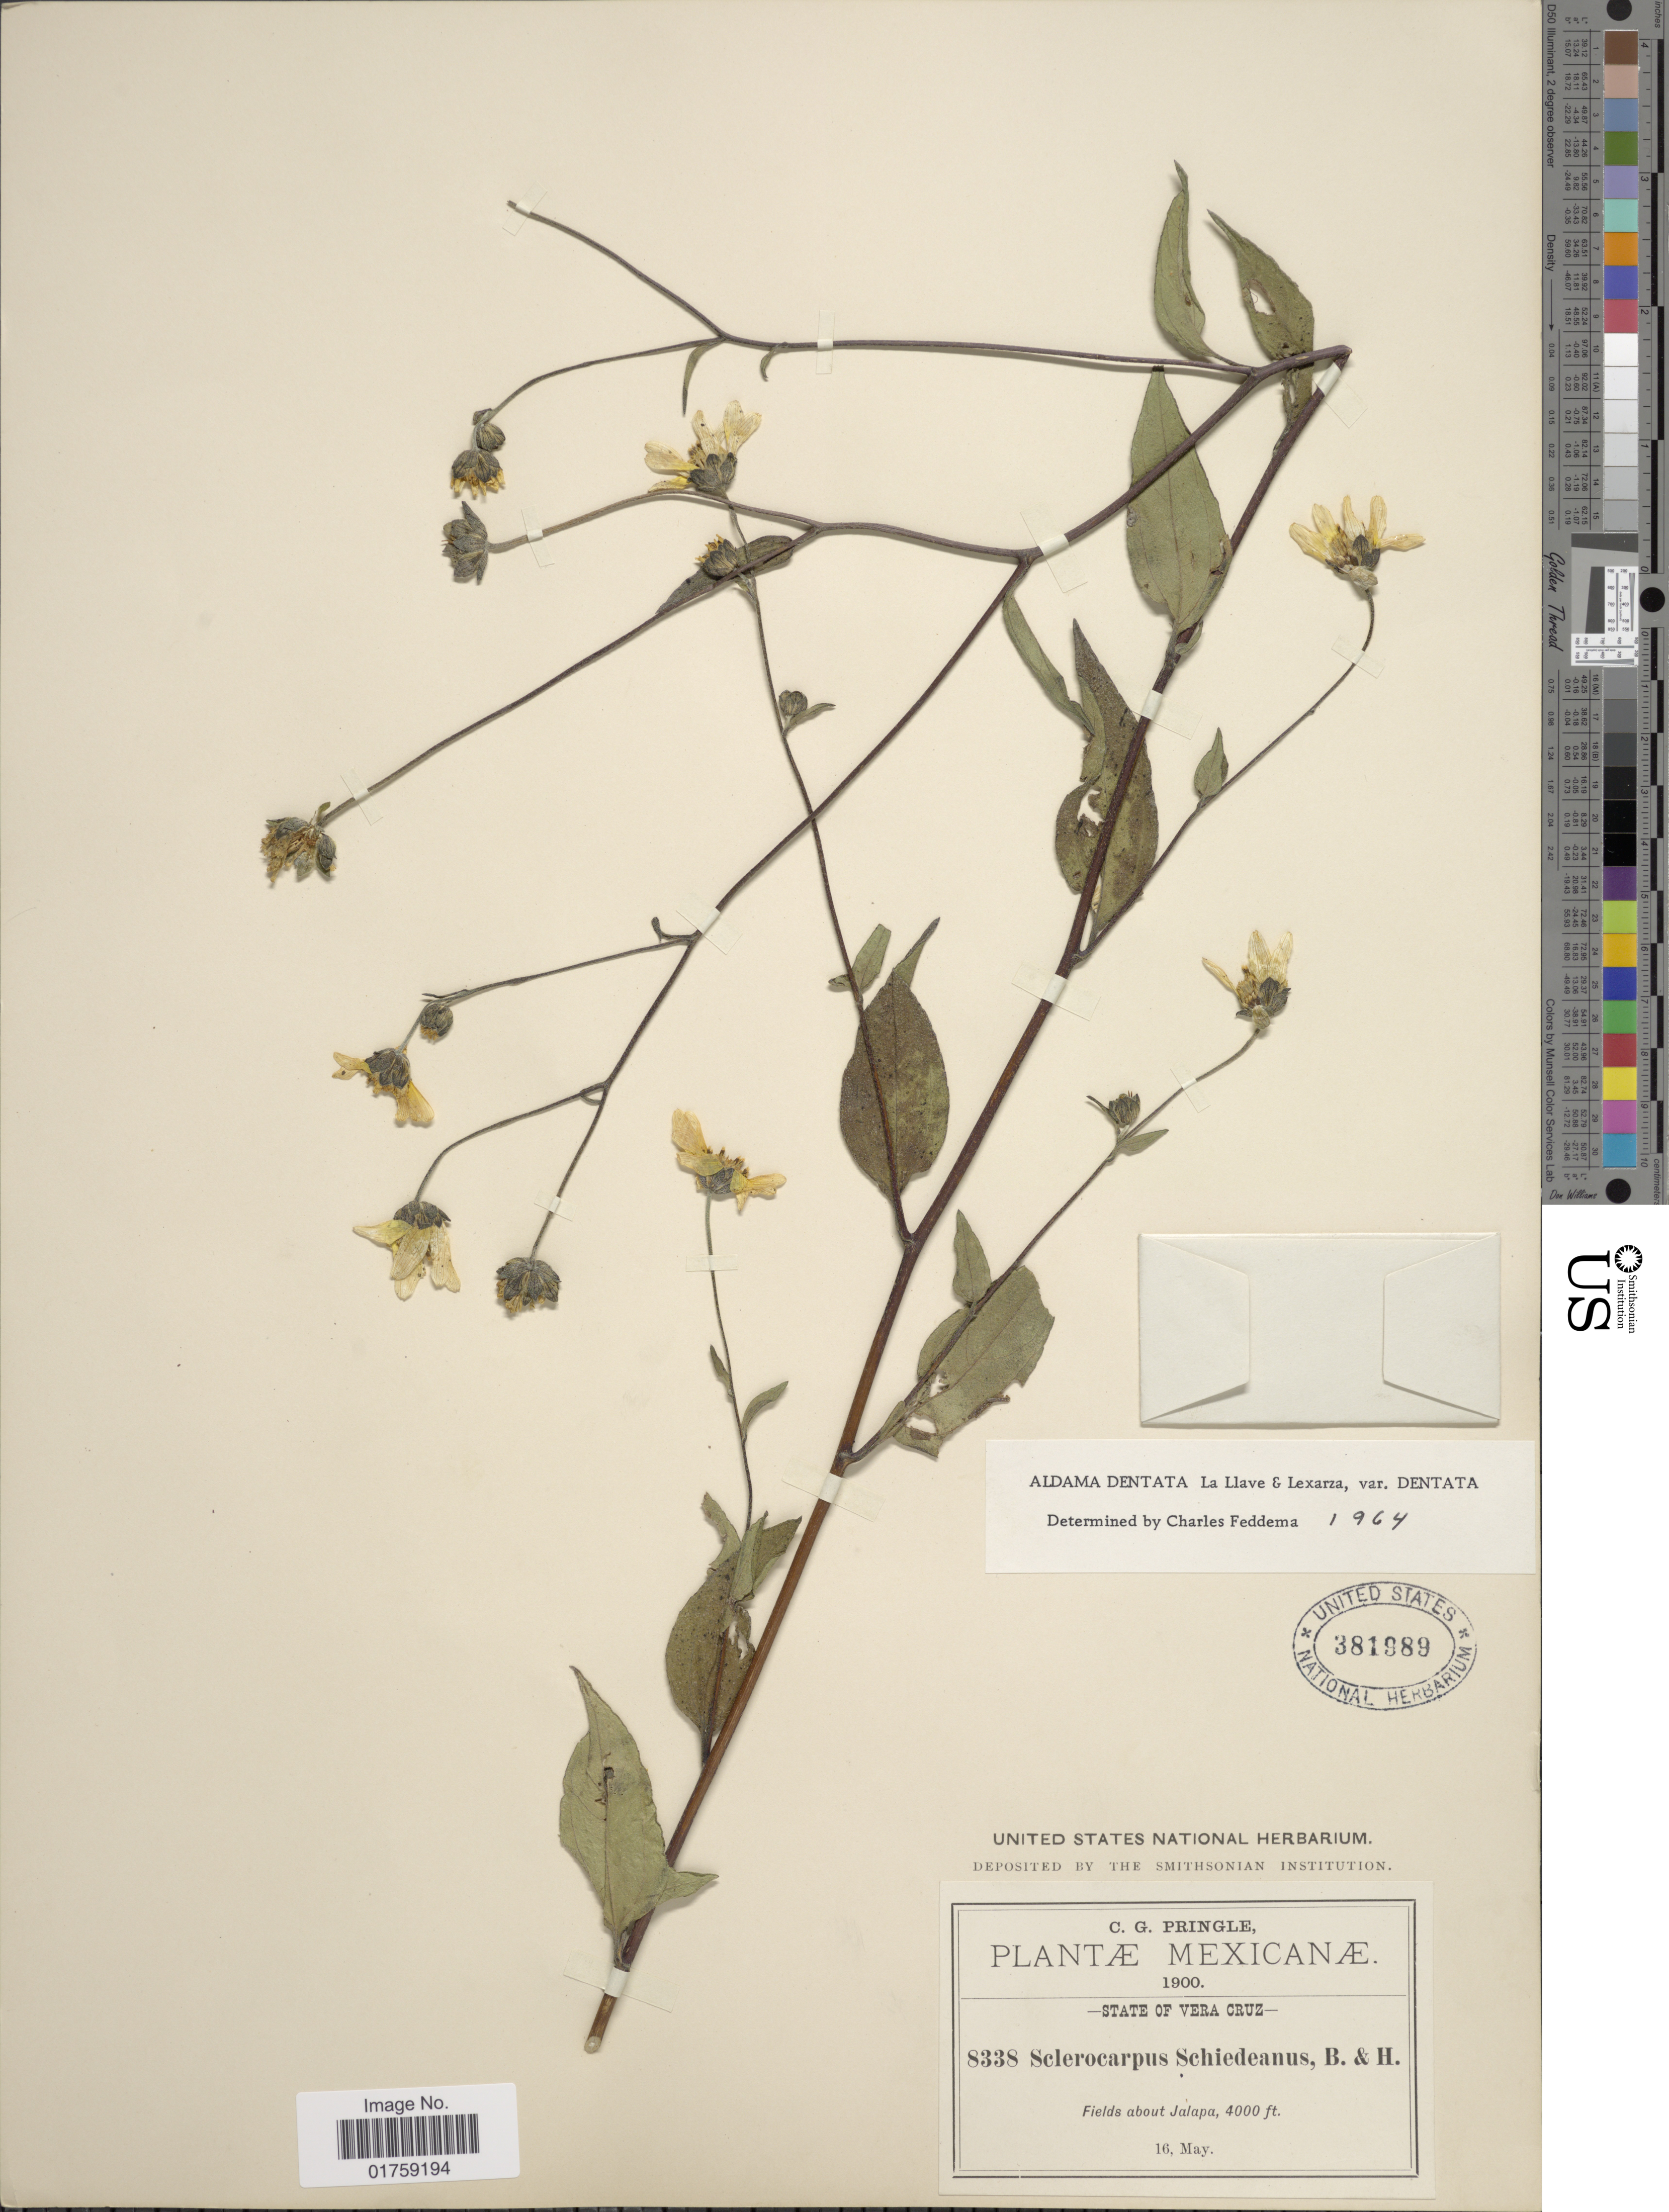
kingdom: Plantae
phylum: Tracheophyta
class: Magnoliopsida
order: Asterales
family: Asteraceae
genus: Sclerocarpus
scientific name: Sclerocarpus dentatus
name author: (La Llave) Benth. & Hook. f. ex Hemsl.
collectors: C. G. Pringle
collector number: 8338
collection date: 1900-05-16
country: Mexico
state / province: Veracruz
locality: Mexicanæ., State of Vera Cruz. Field about Jalapa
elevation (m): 1219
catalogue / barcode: US 381989